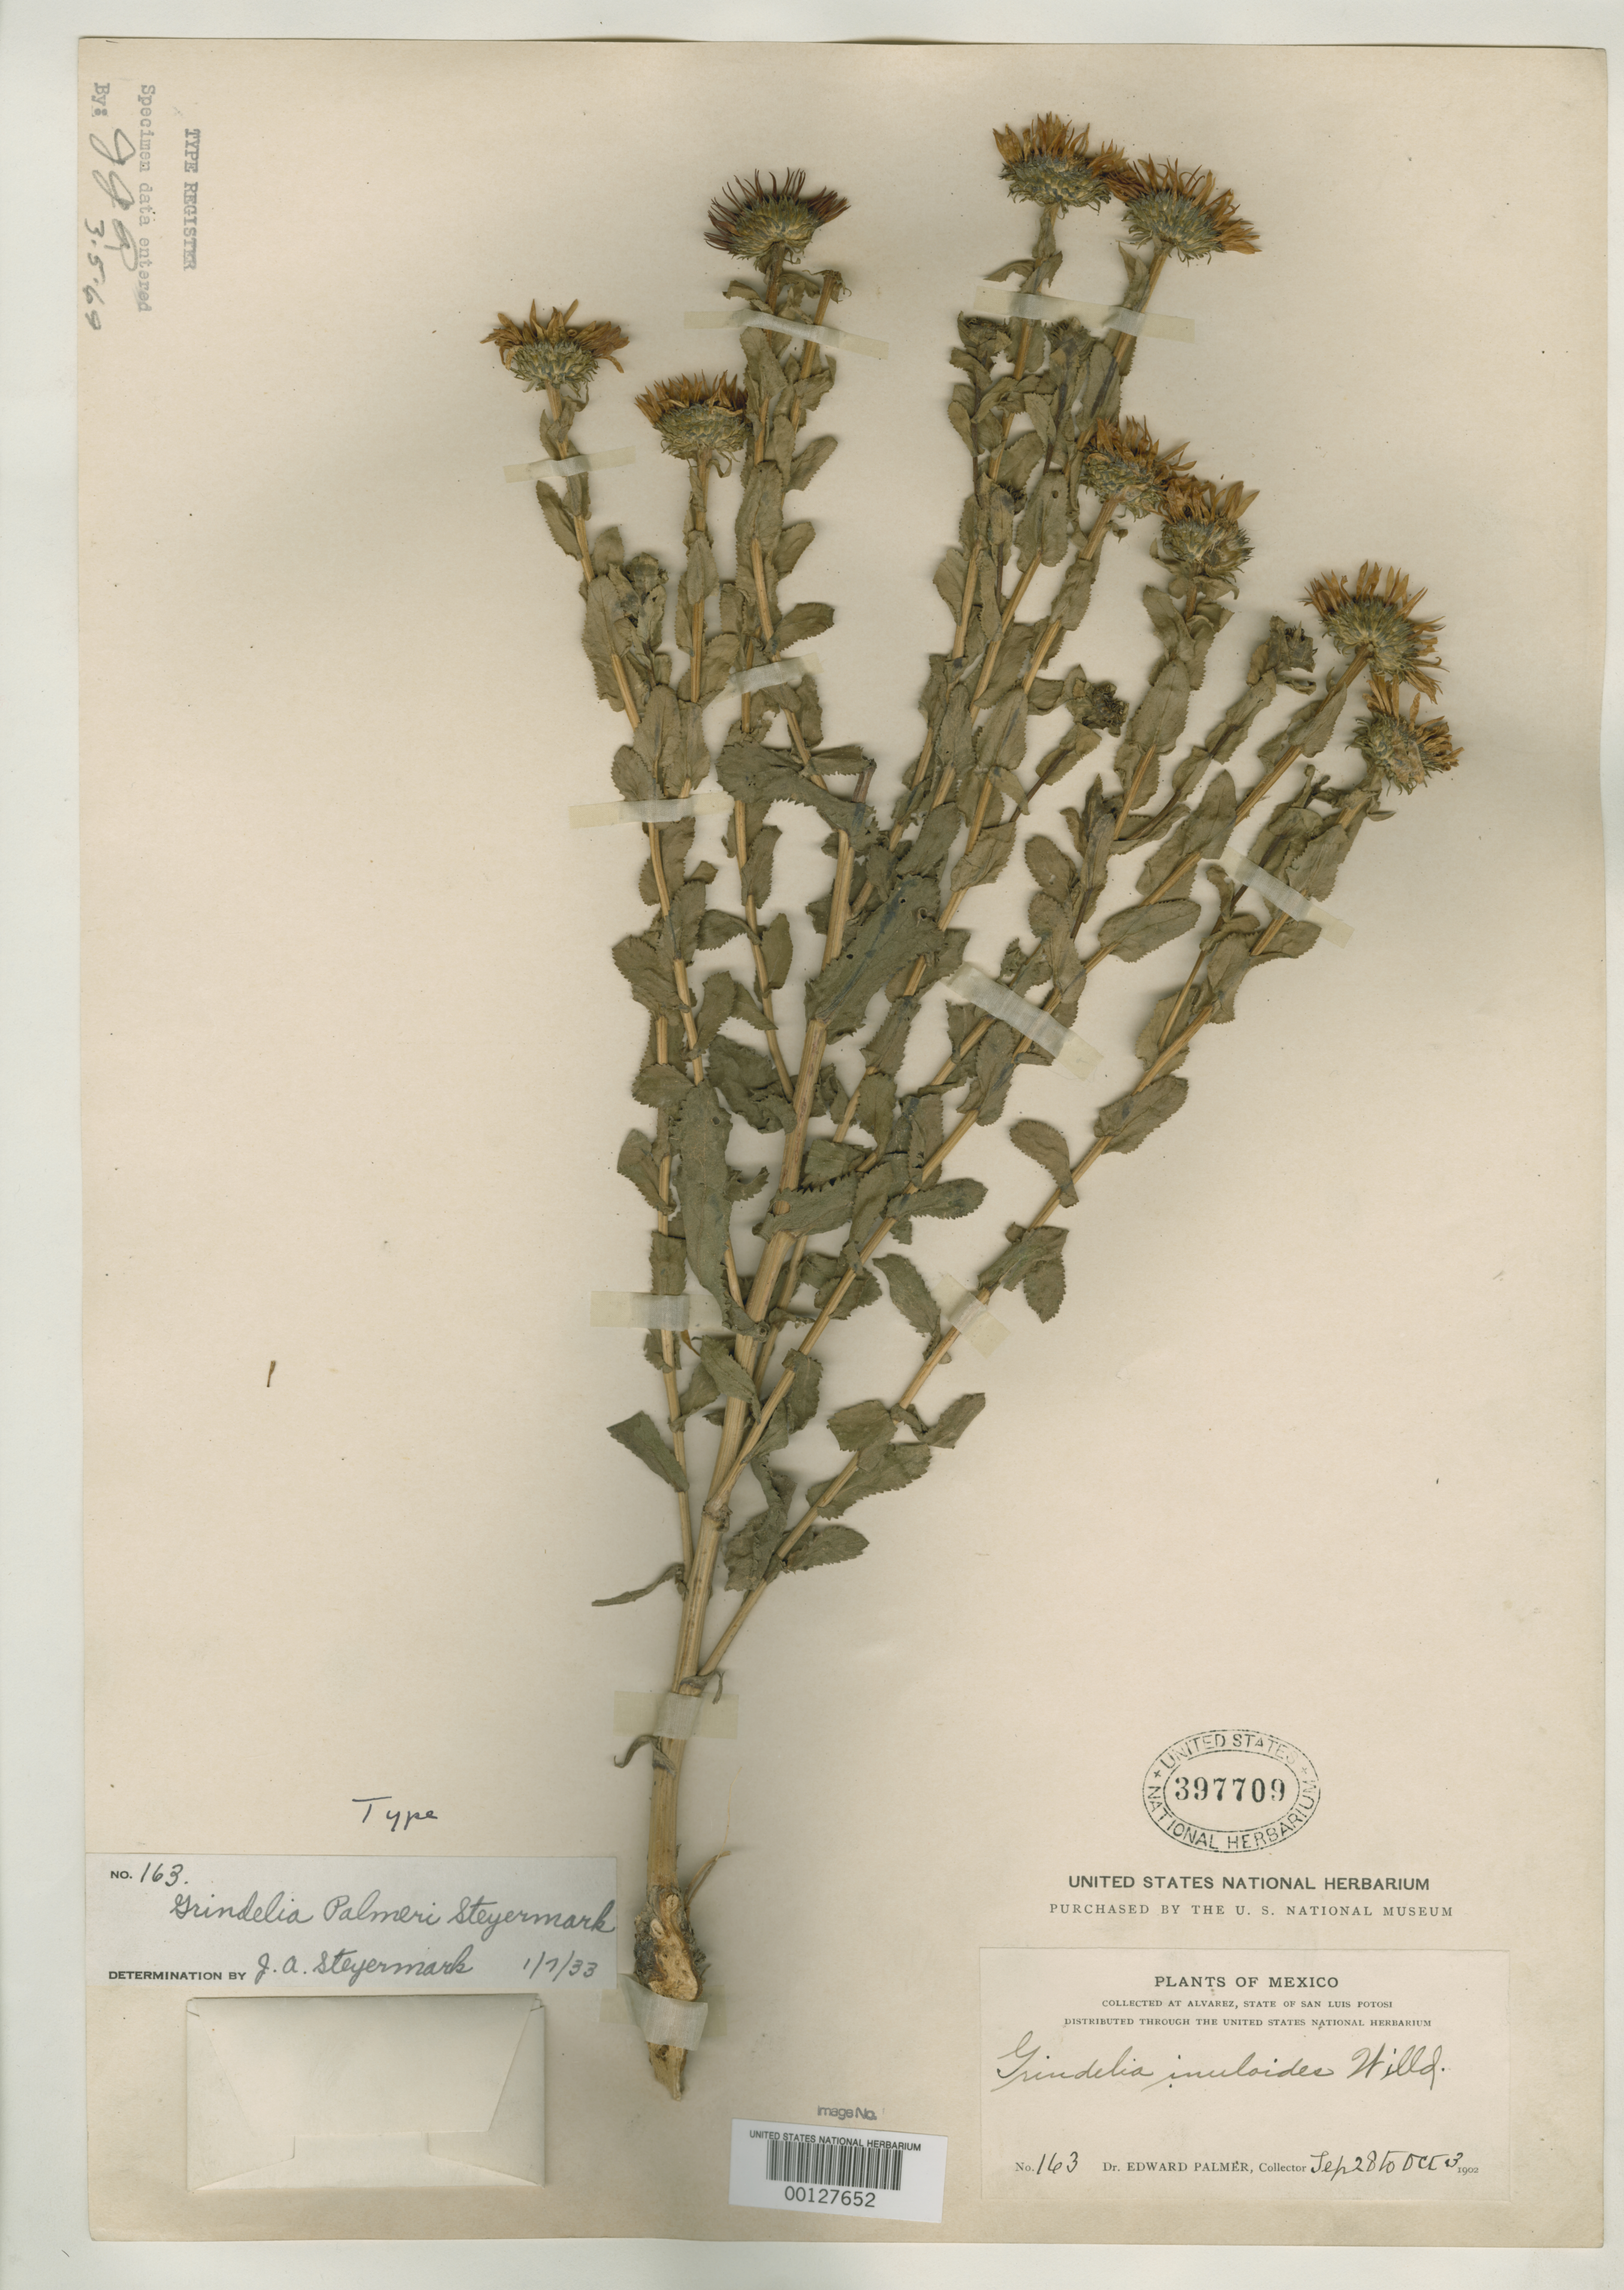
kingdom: Plantae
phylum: Tracheophyta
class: Magnoliopsida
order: Asterales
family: Asteraceae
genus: Grindelia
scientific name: Grindelia palmeri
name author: Steyerm.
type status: Holotype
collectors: E. Palmer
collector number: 163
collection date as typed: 28 Sep 1902 to 03 Oct 1902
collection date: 1902-09-28/1902-10-03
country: Mexico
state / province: San Luis Potosi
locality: Alvarez.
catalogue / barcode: US 397709